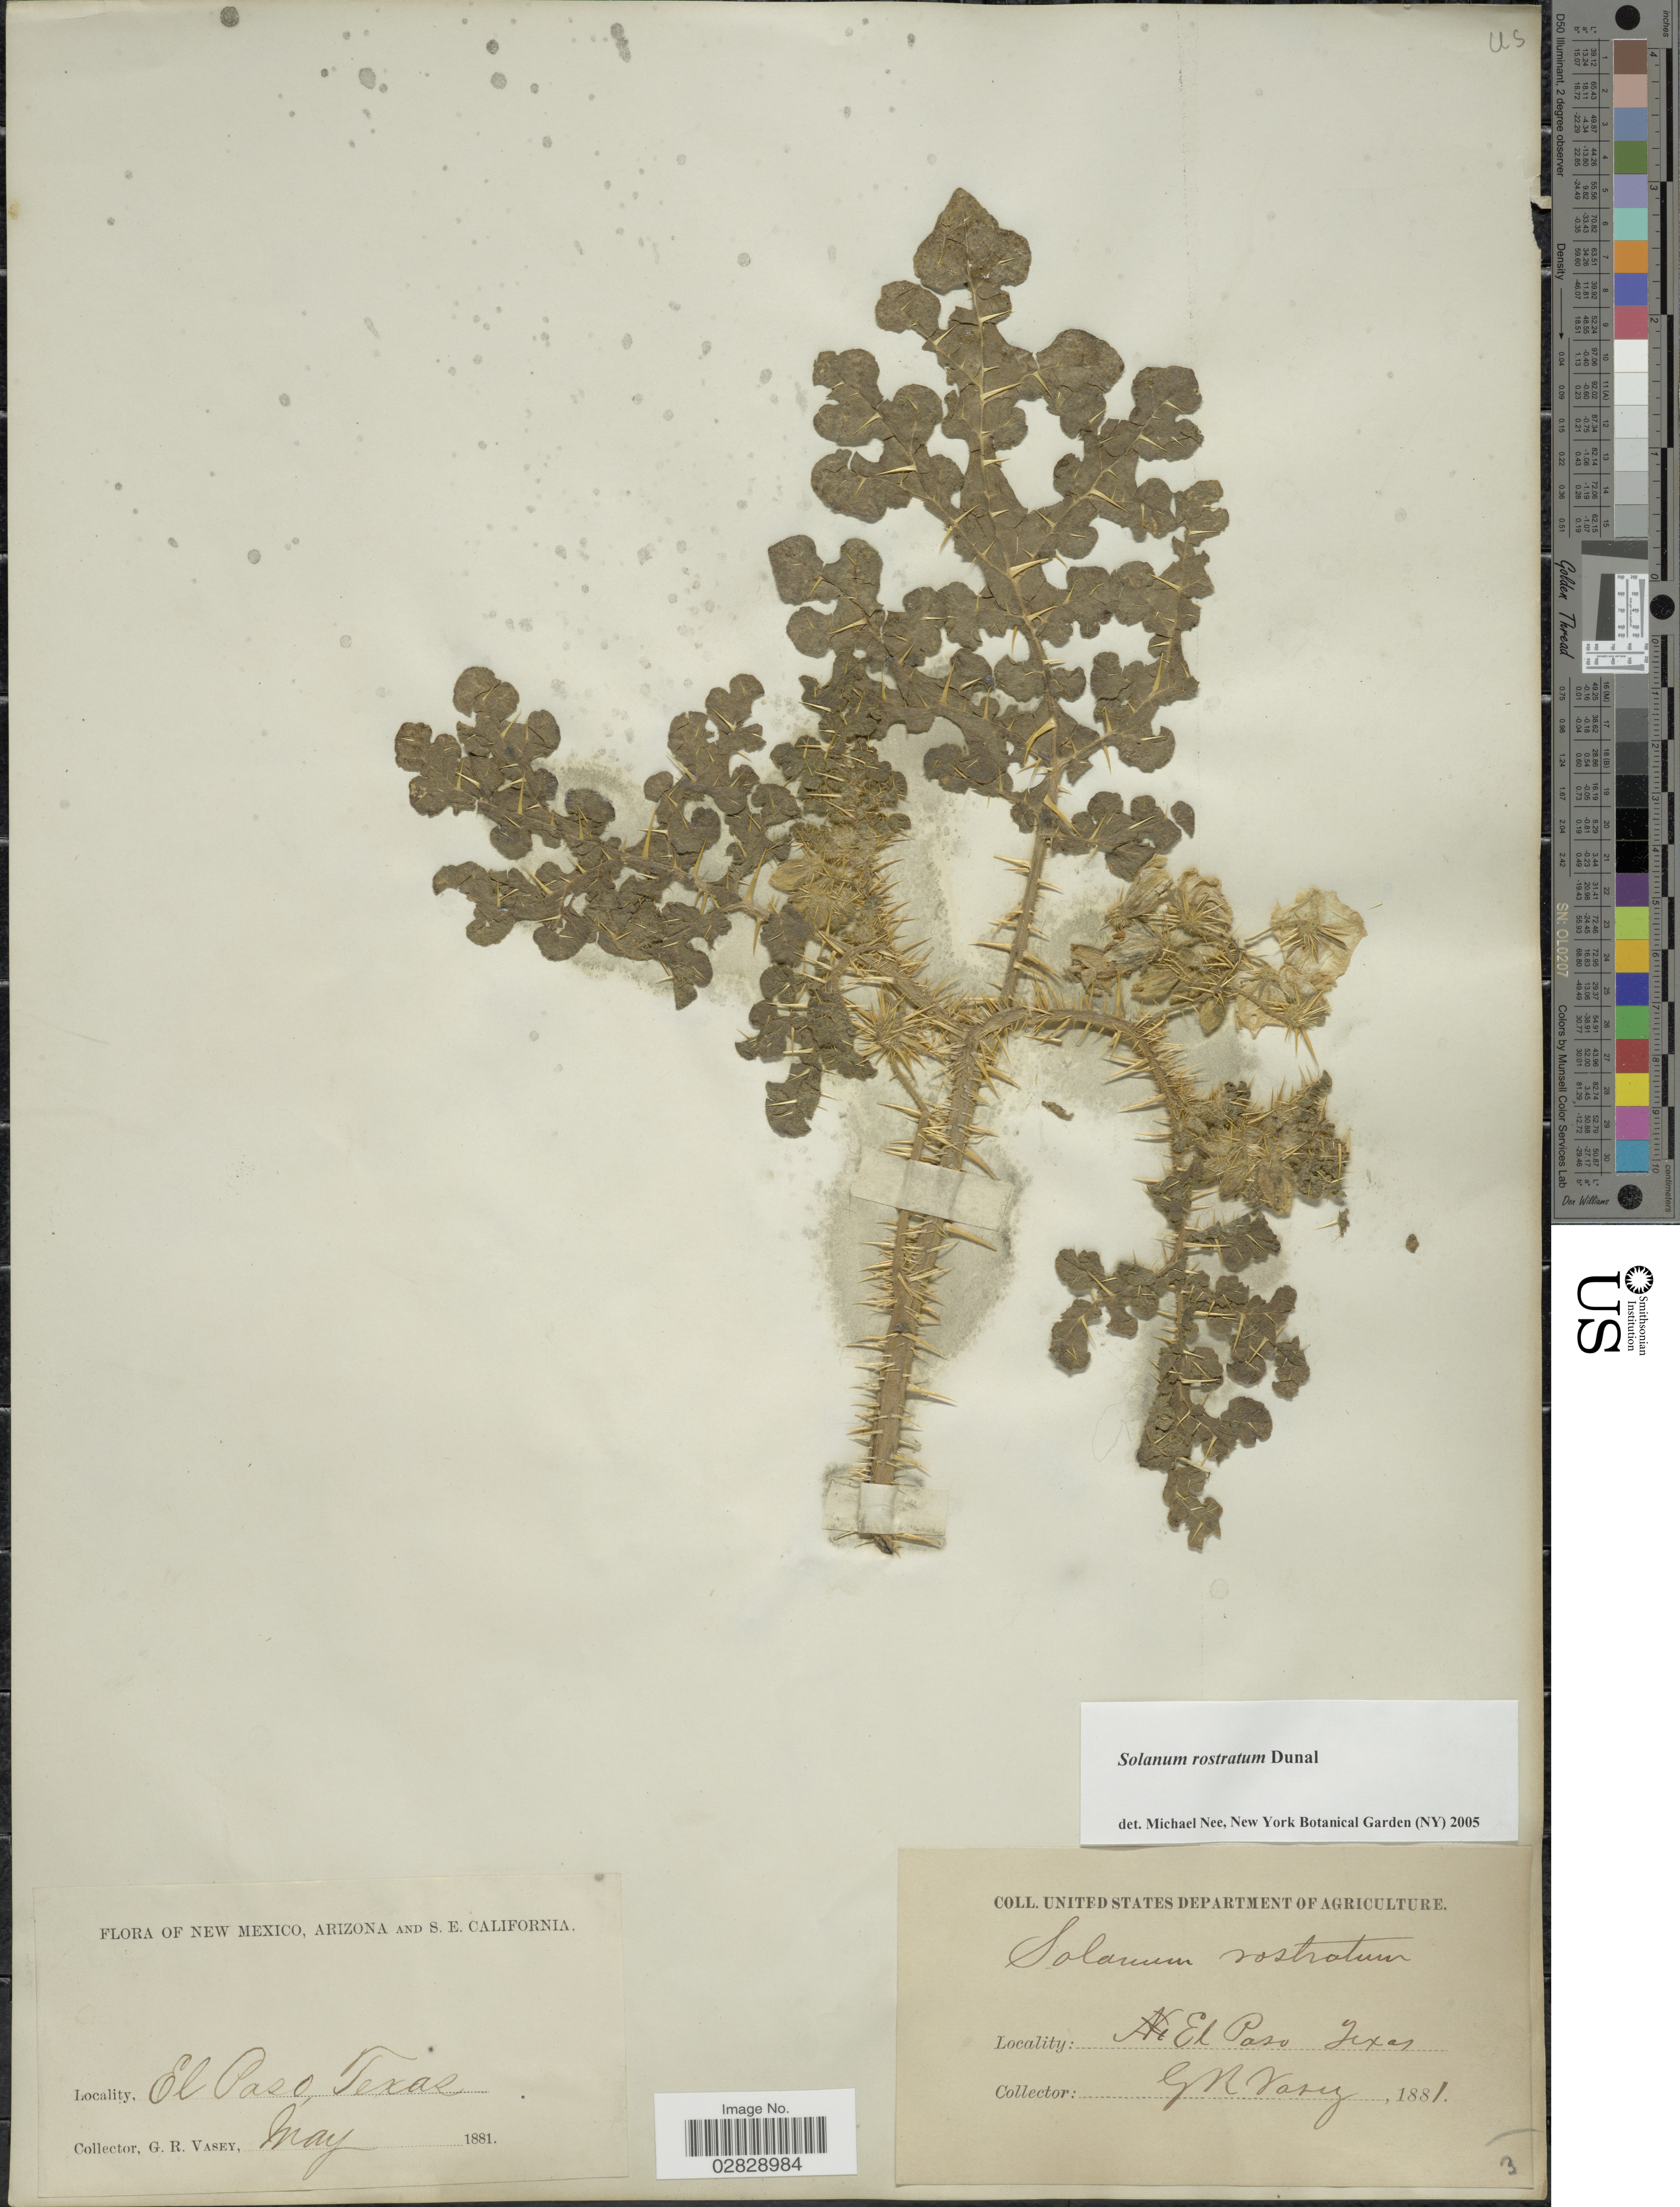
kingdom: Plantae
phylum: Tracheophyta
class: Magnoliopsida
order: Solanales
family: Solanaceae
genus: Solanum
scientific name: Solanum rostratum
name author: Dunal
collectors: G. R. Vasey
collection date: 1881-05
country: United States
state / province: Texas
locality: El Paso.